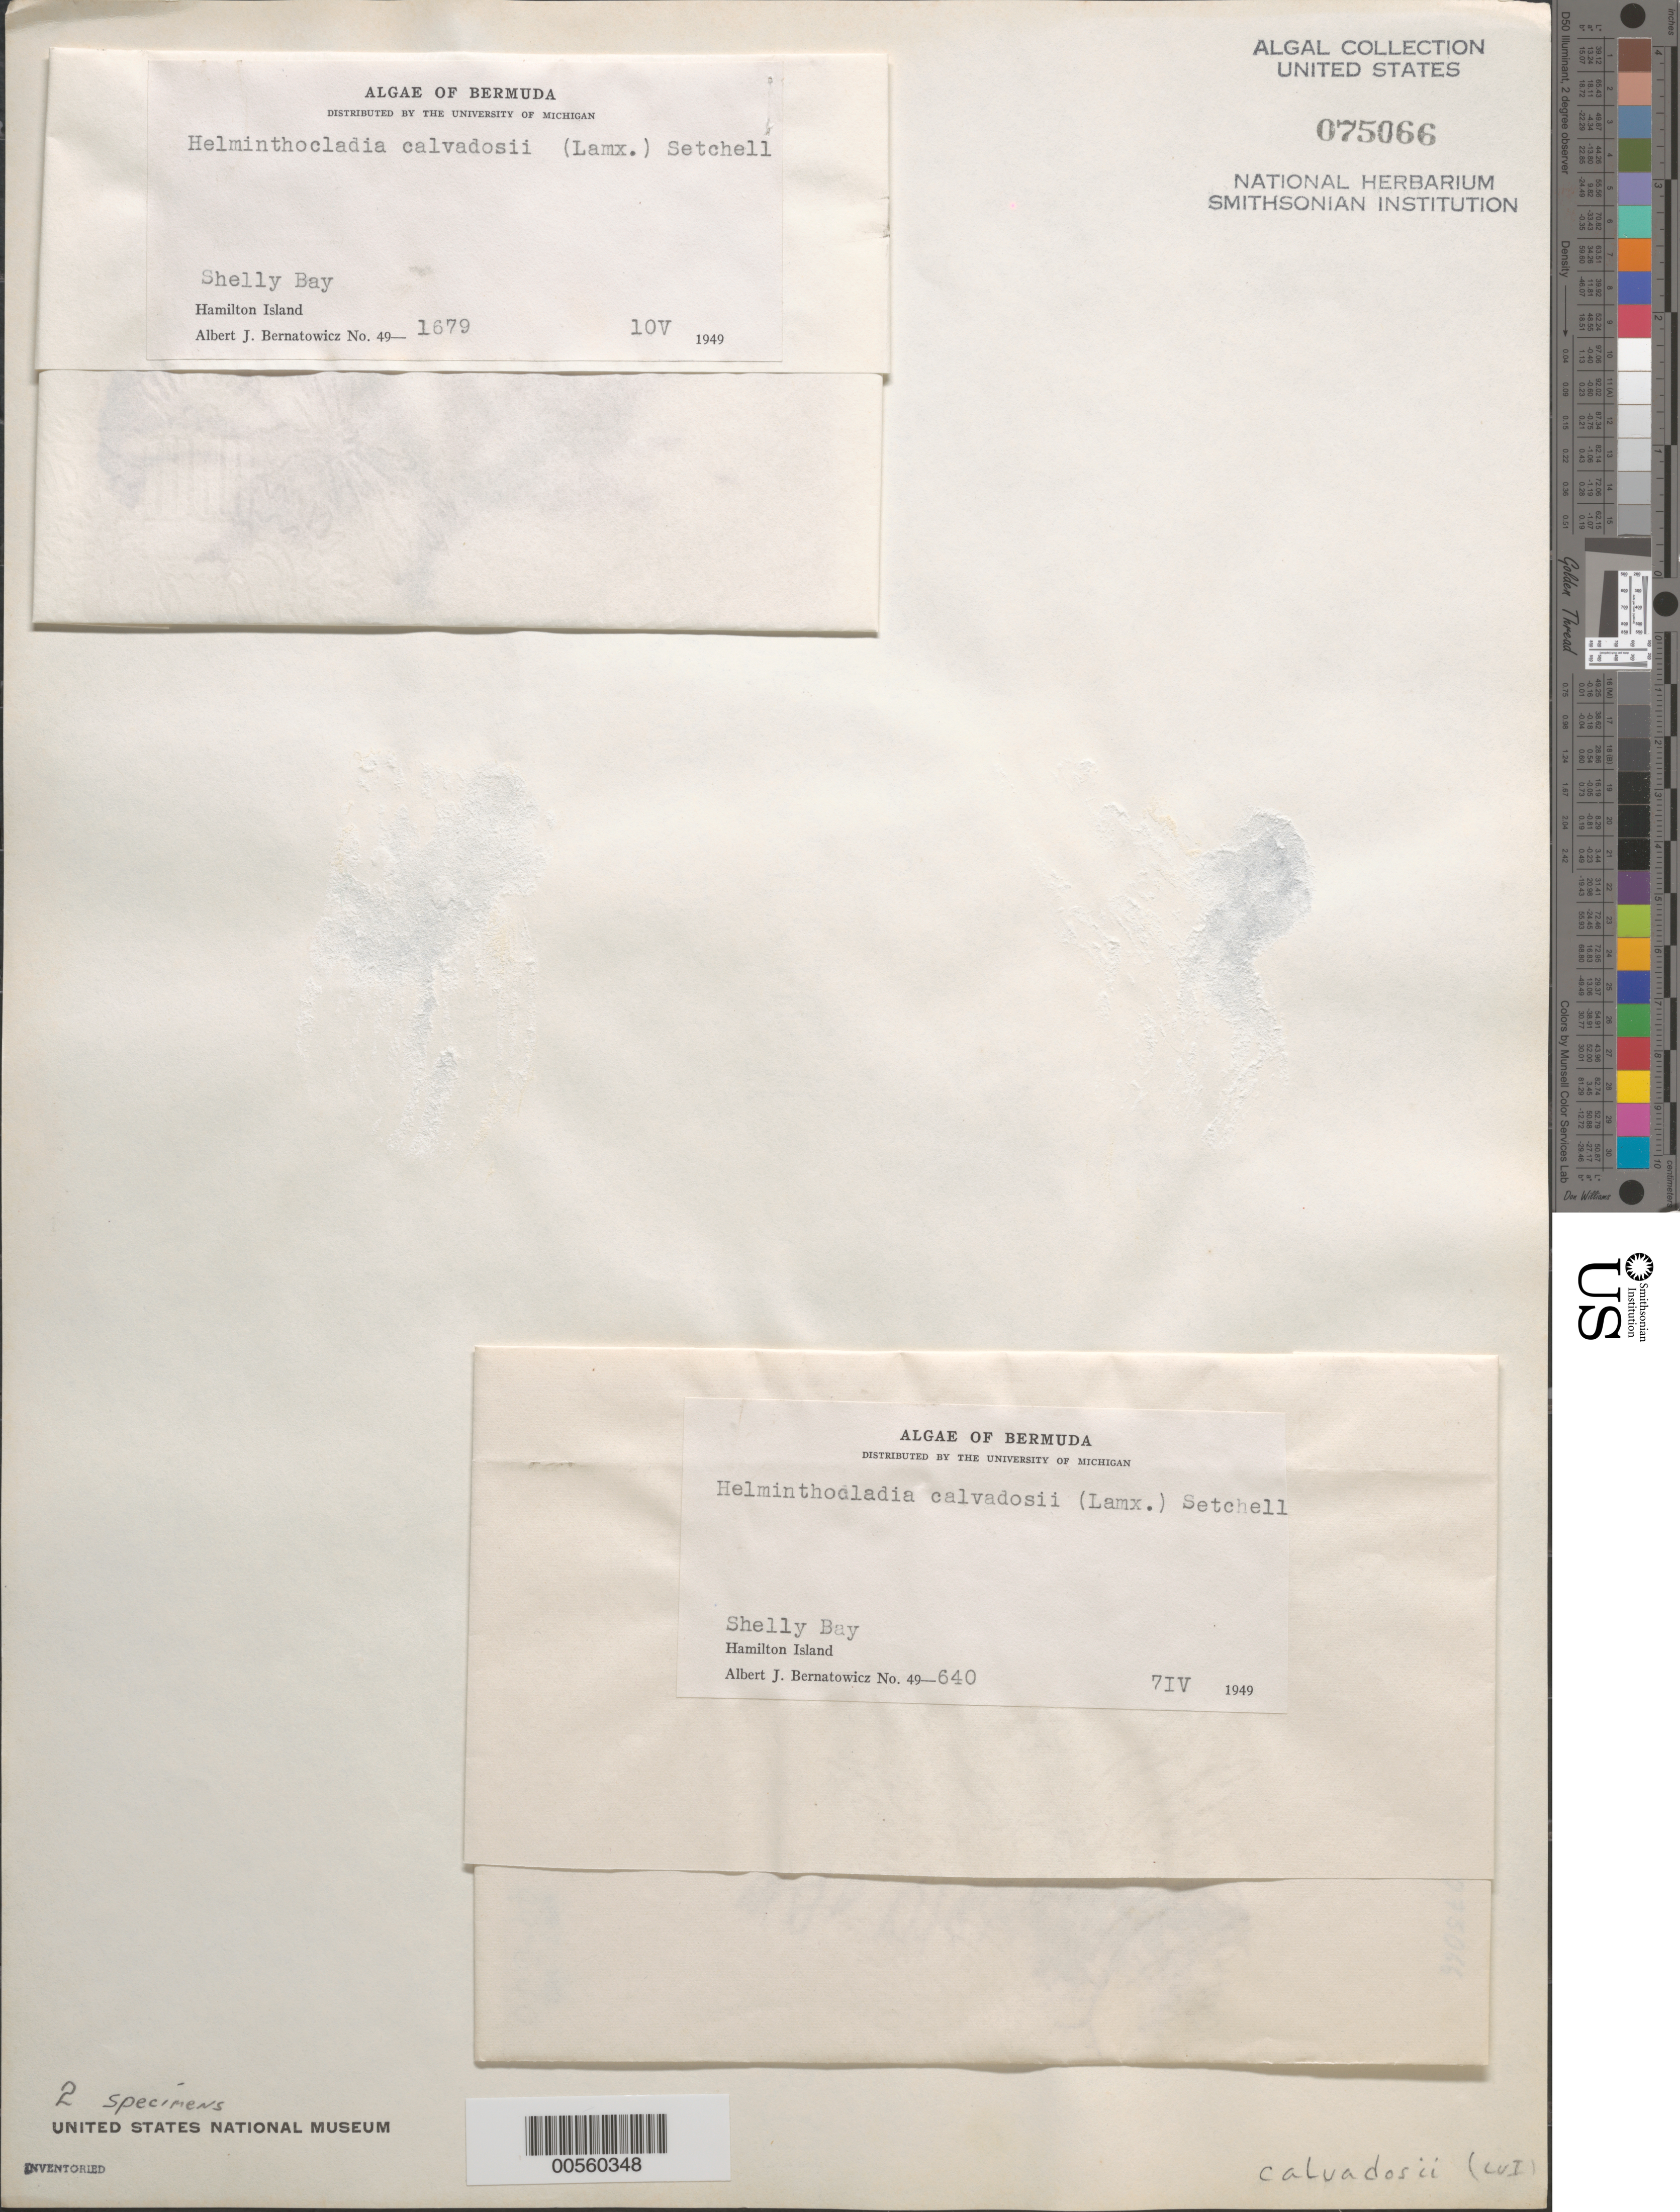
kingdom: Plantae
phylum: Rhodophyta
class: Florideophyceae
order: Nemaliales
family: Liagoraceae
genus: Helminthocladia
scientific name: Helminthocladia calvadosii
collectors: A. Bernatowicz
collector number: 49-640 & 49-1679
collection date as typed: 07 Apr 1949 AND 10 May 1949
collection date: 1949-04-07,1949-05-10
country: Bermuda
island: Bermuda Island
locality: Shelly Bay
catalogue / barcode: US 75066